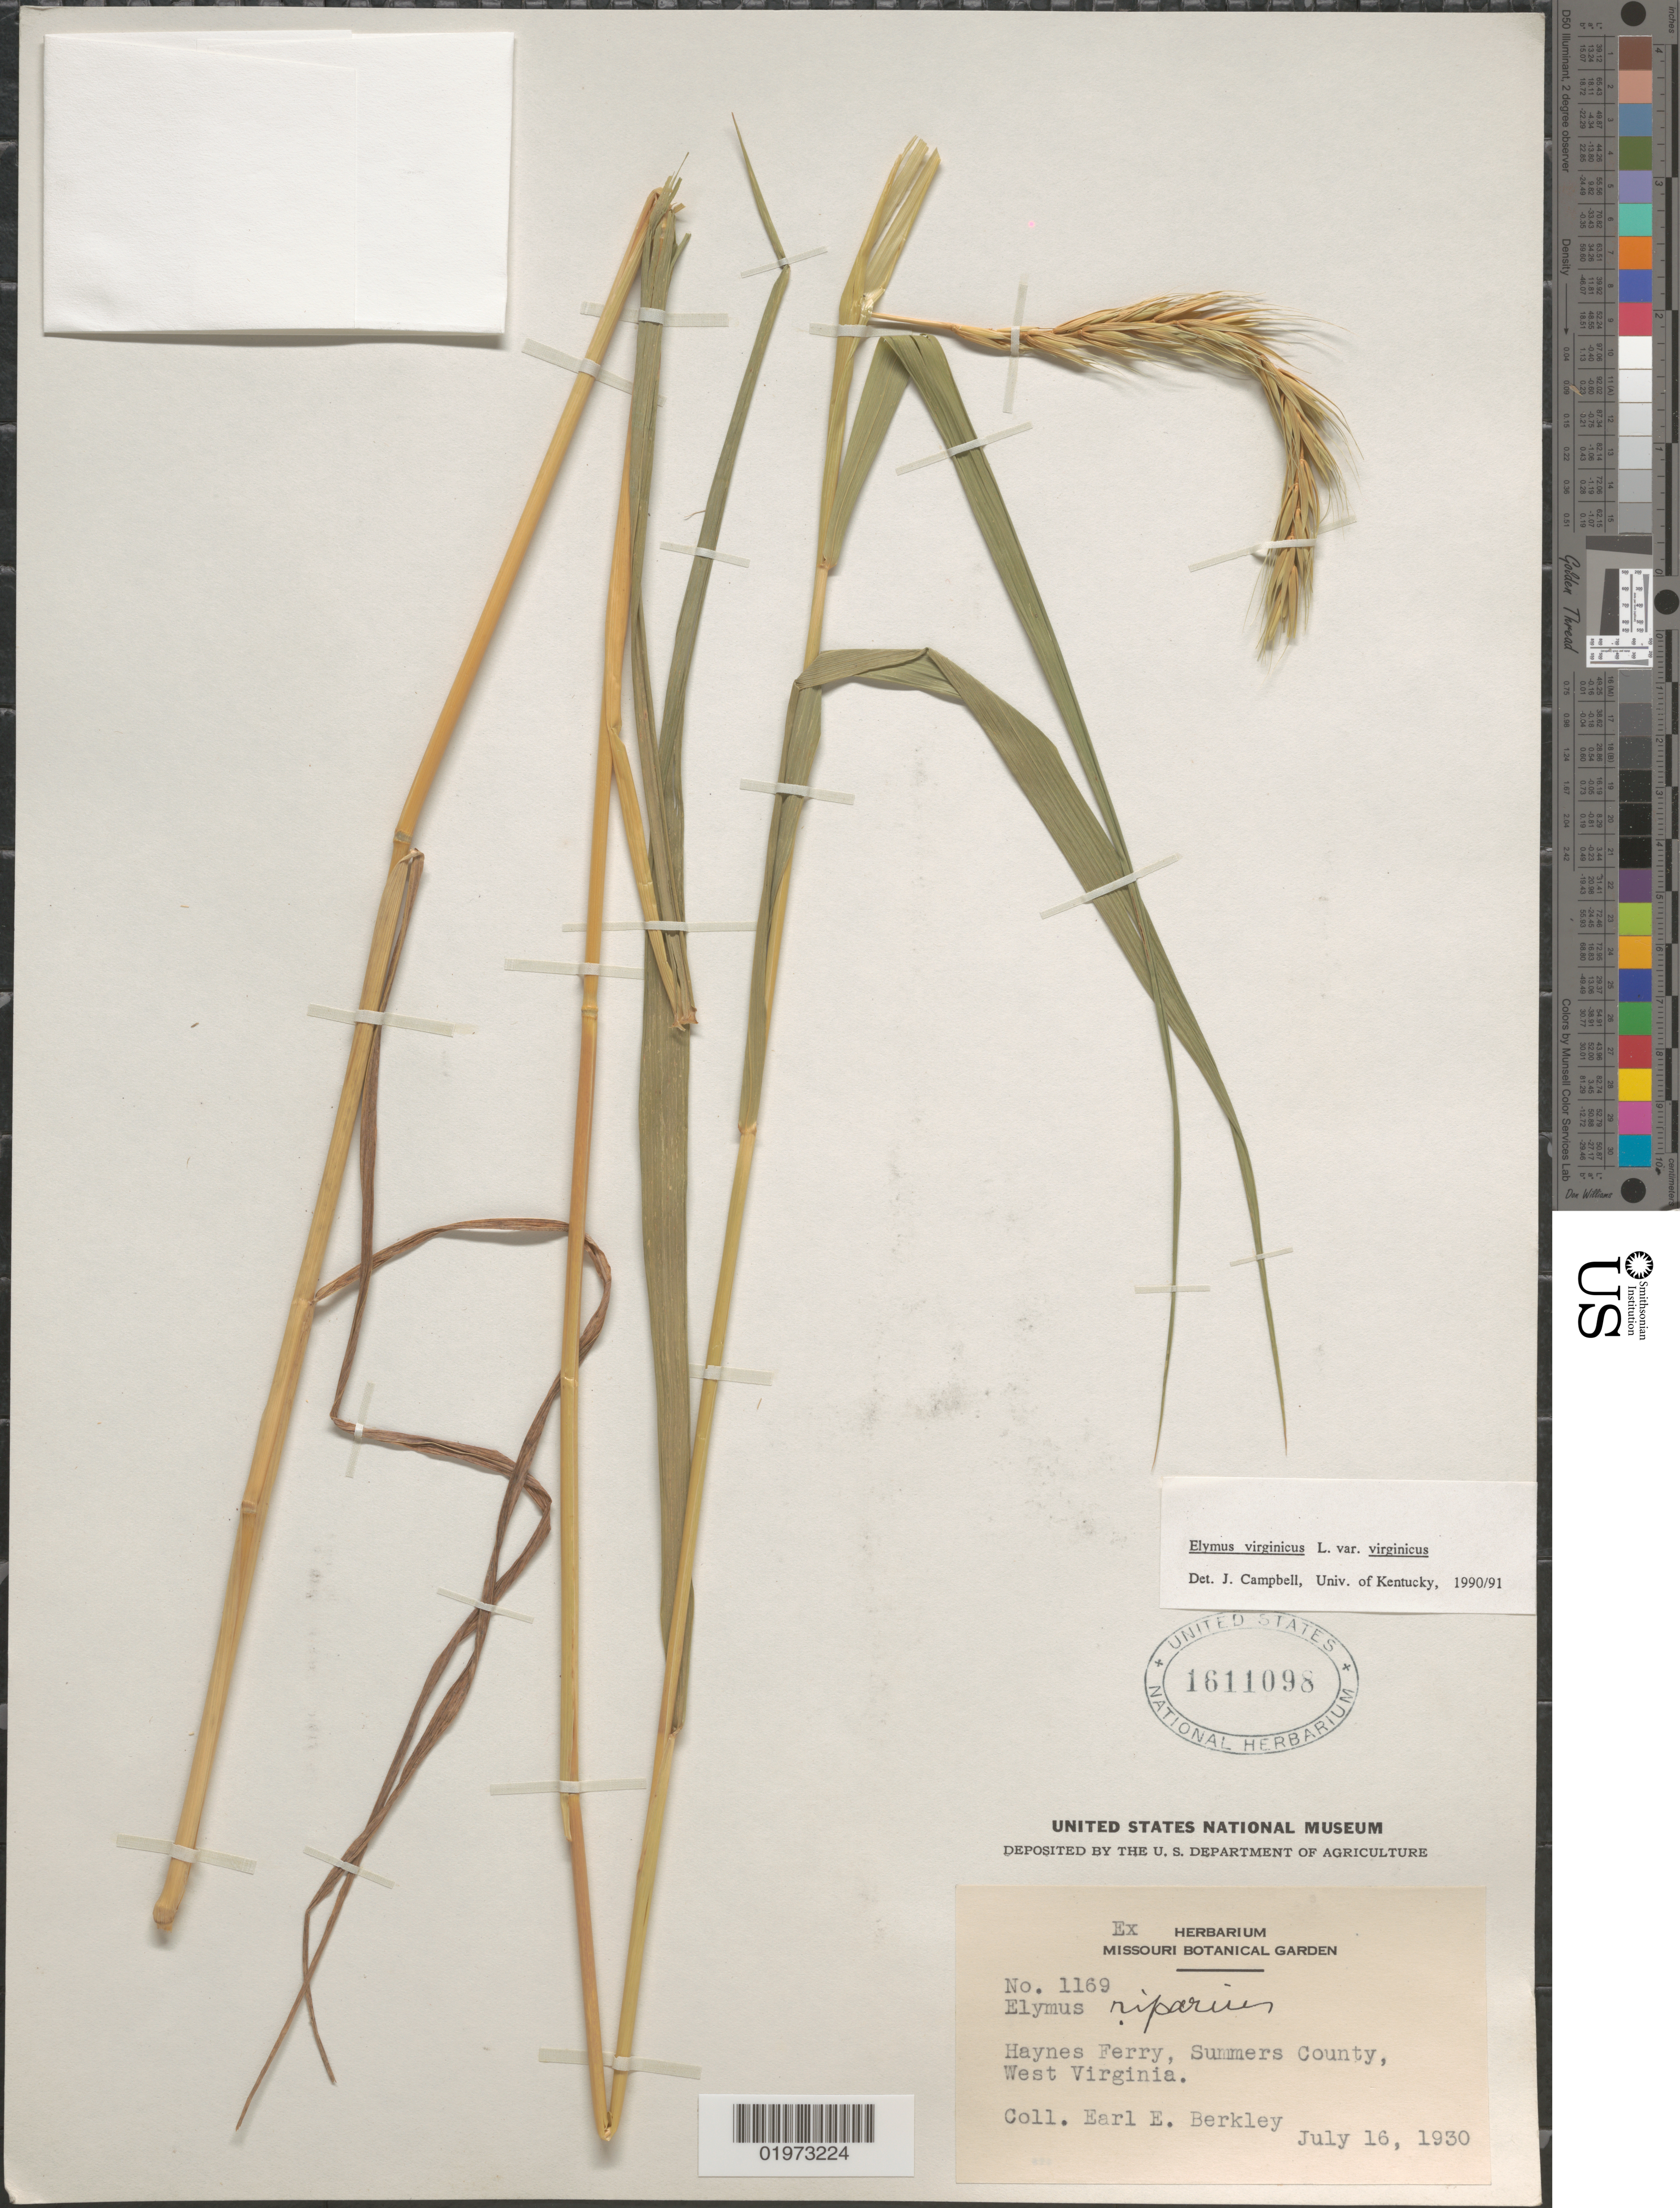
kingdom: Plantae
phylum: Tracheophyta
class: Liliopsida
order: Poales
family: Poaceae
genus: Elymus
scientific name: Elymus virginicus var. virginicus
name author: L.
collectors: E. Berkley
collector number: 1169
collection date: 1930-07-16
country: United States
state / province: West Virginia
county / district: Summers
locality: Haynes Ferry, Summers County.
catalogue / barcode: US 1611098